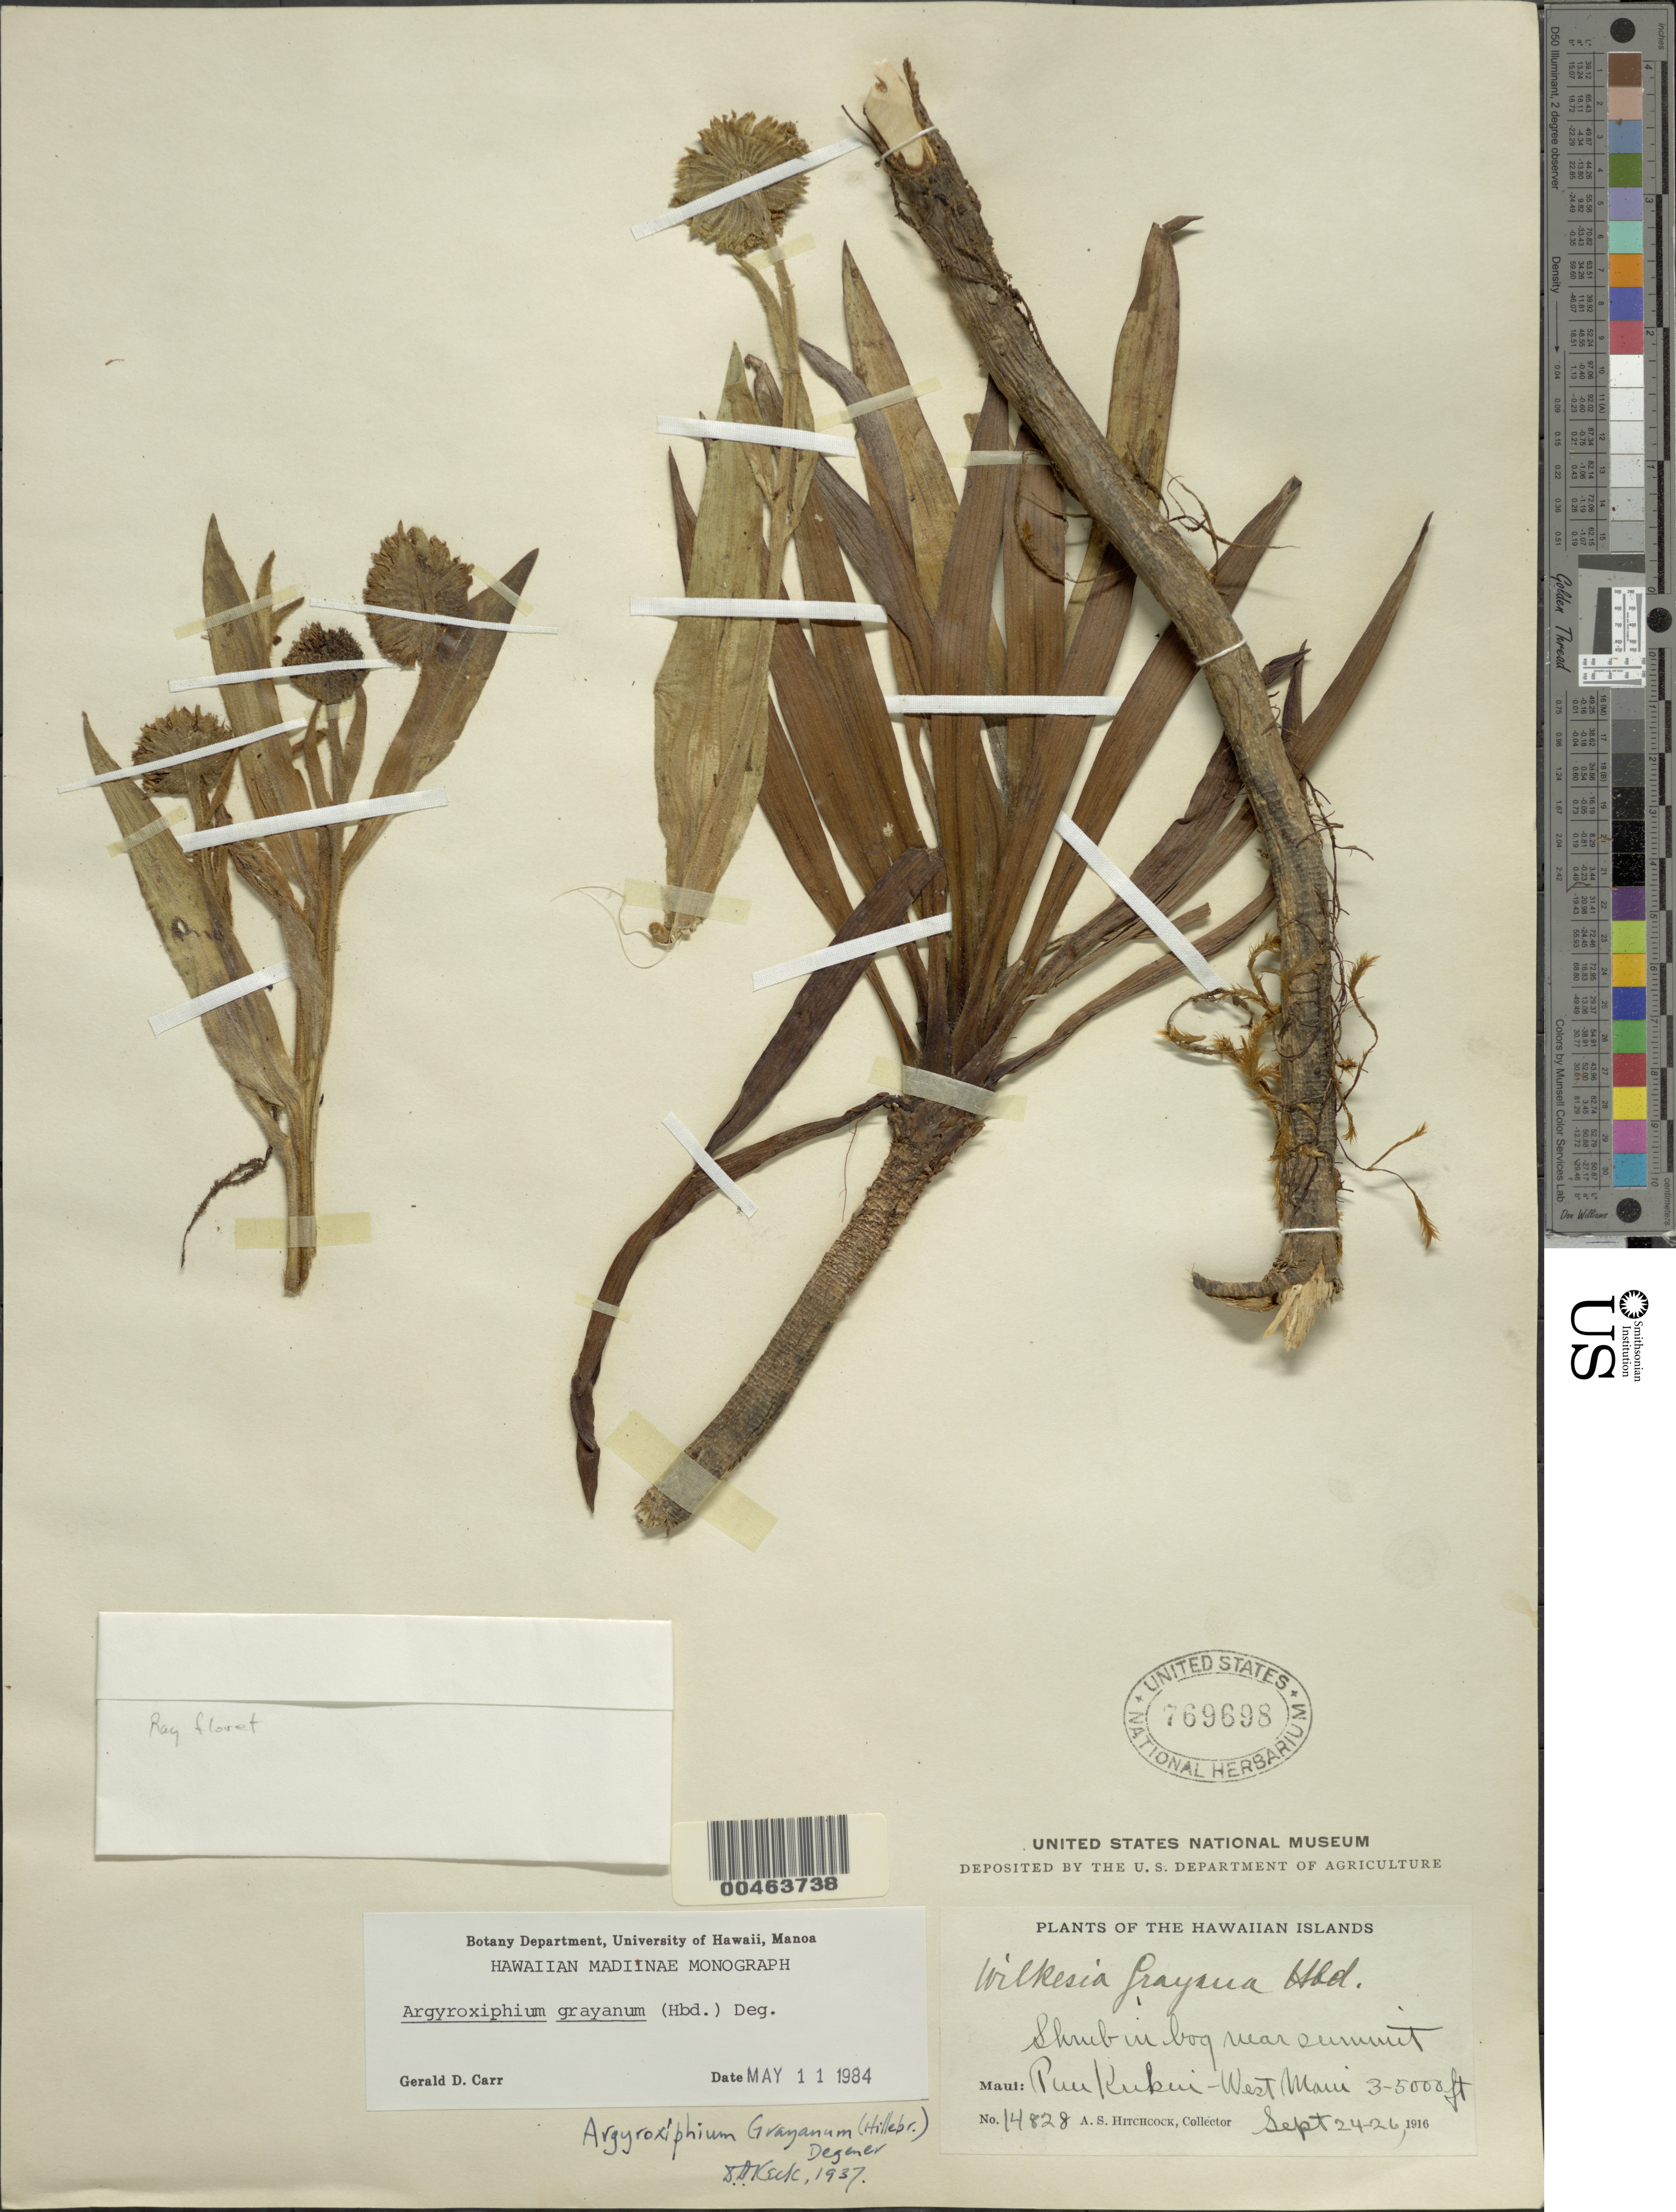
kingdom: Plantae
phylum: Tracheophyta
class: Magnoliopsida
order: Asterales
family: Asteraceae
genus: Argyroxiphium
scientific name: Argyroxiphium grayanum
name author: (Hillebr.) O. Deg.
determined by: Carr, G. D.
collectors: A. S. Hitchcock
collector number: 14828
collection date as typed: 24 Sep 1916 to 26 Sep 1916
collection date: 1916-09-24/1916-09-26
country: United States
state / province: Hawaii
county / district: Maui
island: Maui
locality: Puu Kukui - West Maui: in bog near summit.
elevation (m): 914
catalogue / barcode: US 769698